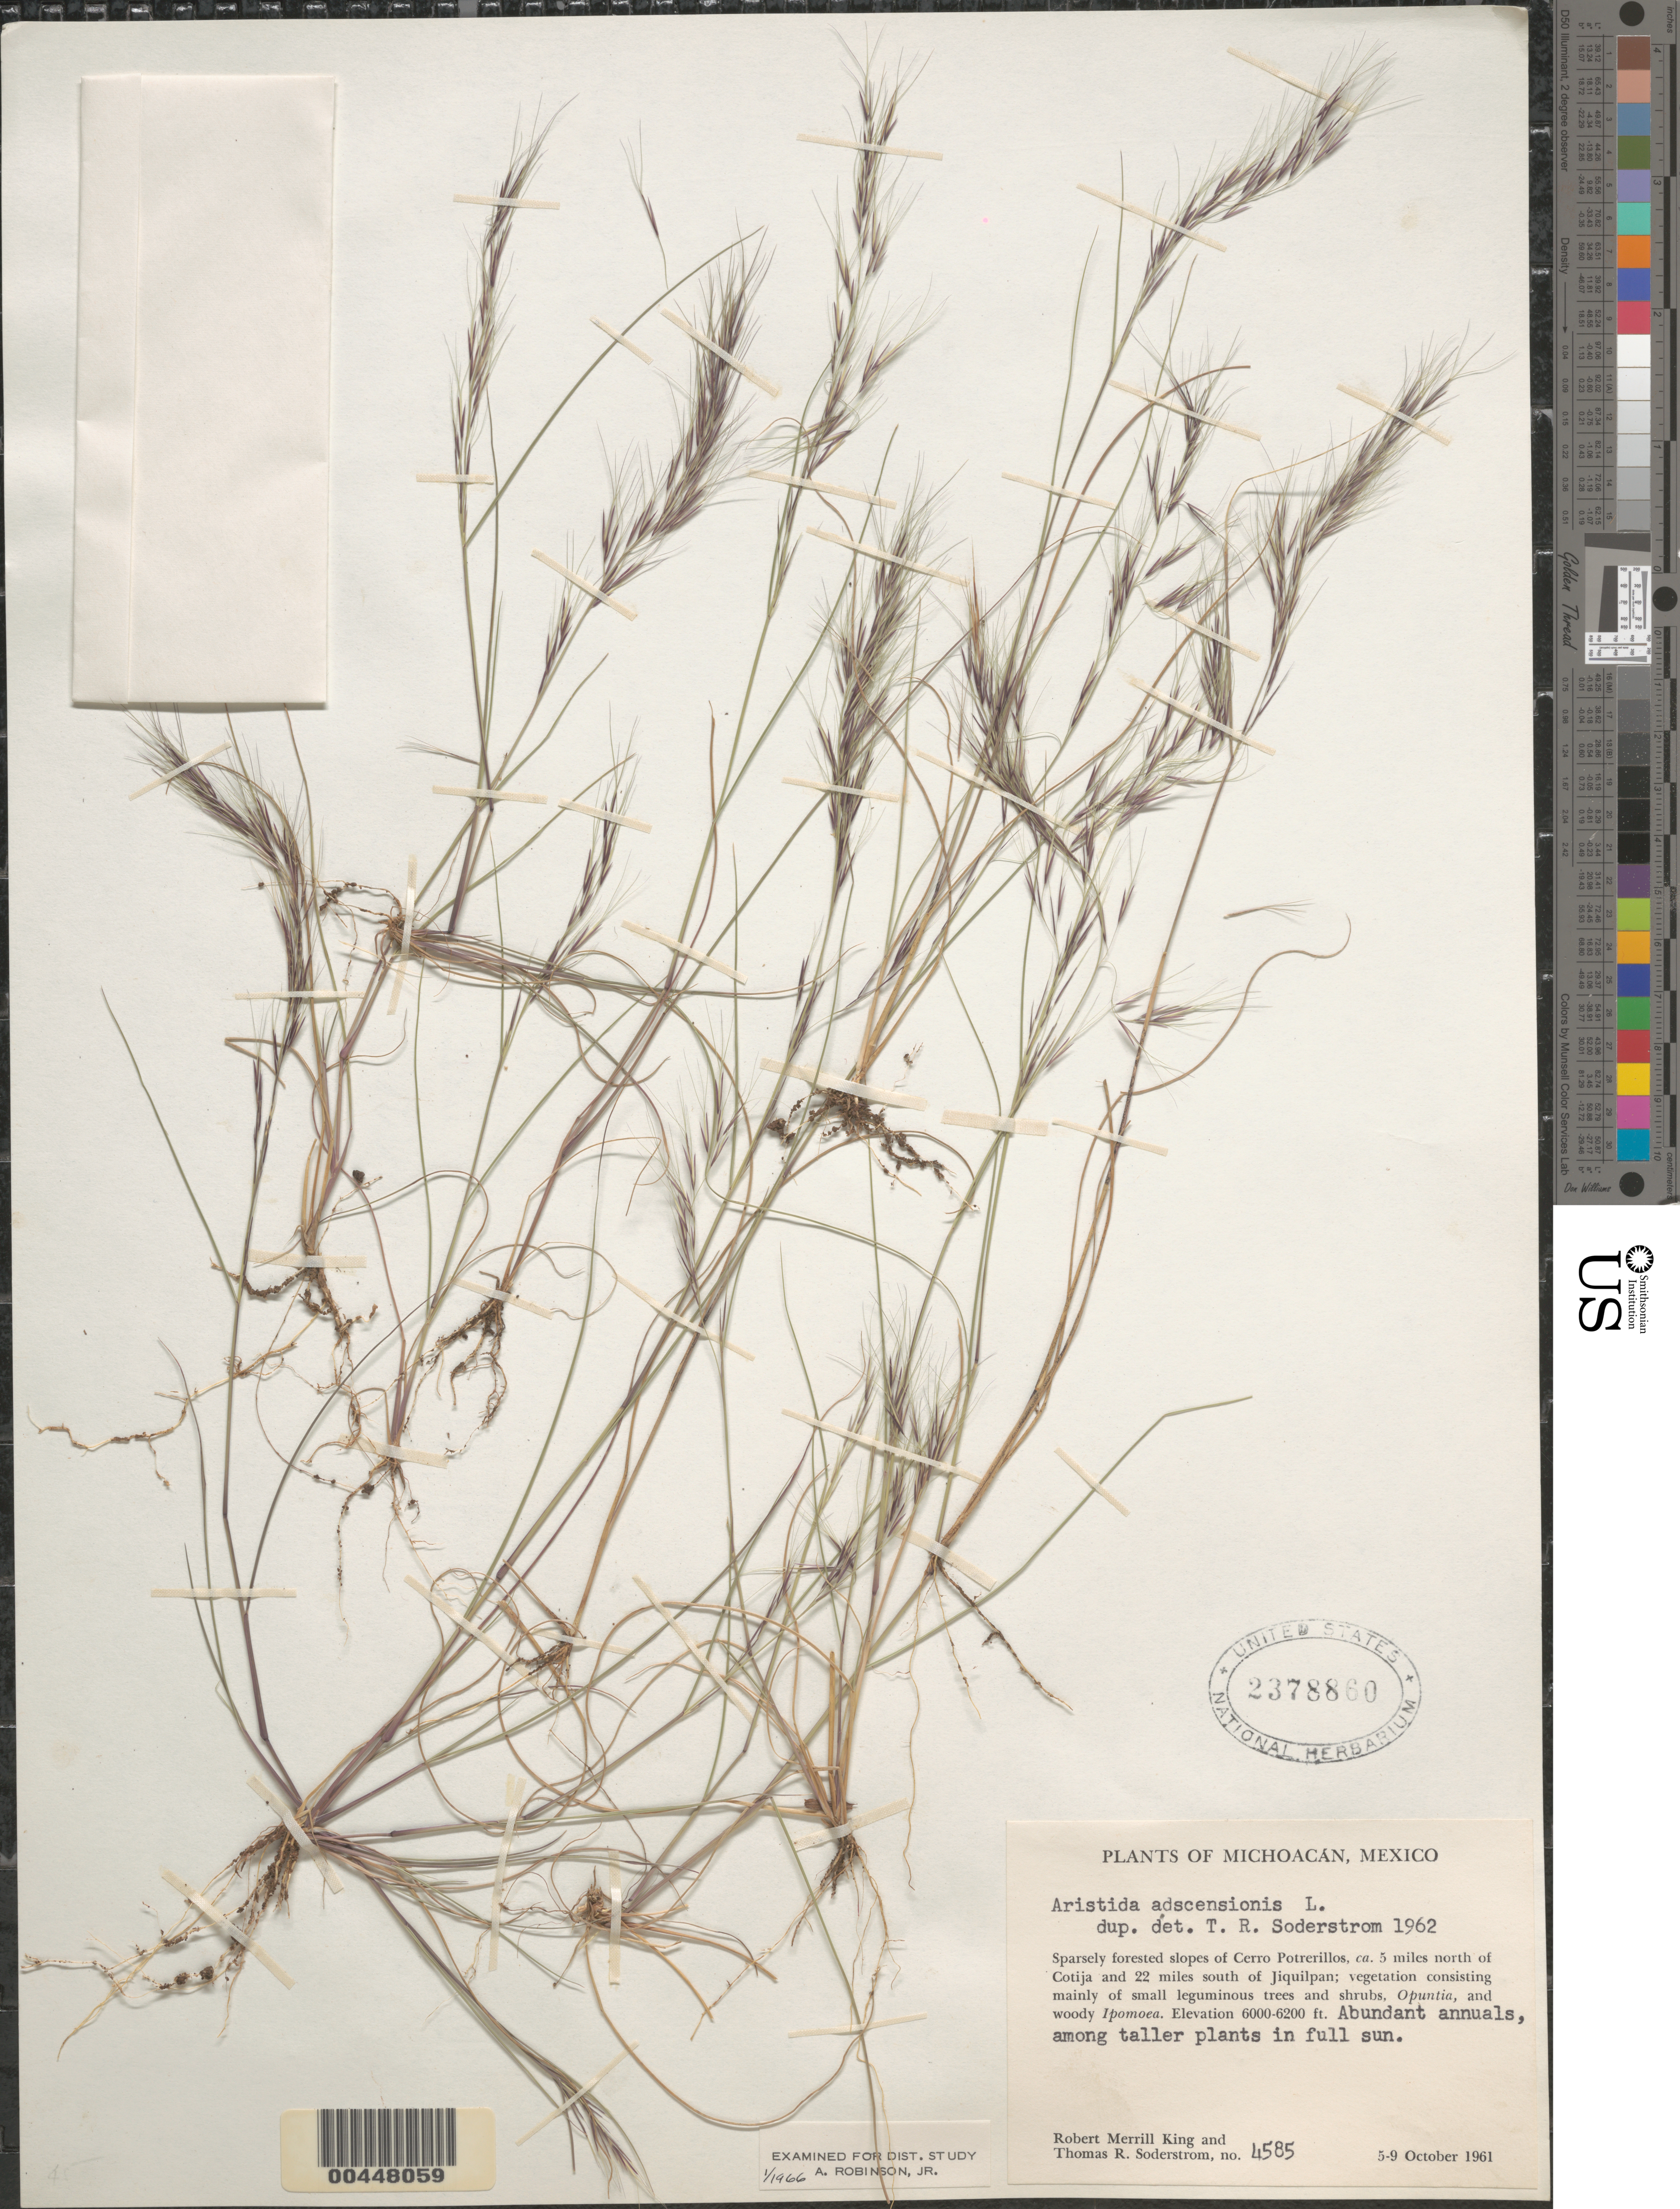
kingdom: Plantae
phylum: Tracheophyta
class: Liliopsida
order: Poales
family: Poaceae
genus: Aristida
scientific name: Aristida adscensionis var. adscensionis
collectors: R. M. King & T. R. Soderstrom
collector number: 4585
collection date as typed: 5 Oct 1961 to 9 Oct 1961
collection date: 1961-10-05/1961-10-09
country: Mexico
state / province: Michoacán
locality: Slopes of Cerro Potrerillos, ca. 5 mi N of Cotija and 22 mi S of Jaquilpan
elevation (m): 1829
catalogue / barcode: US 2378860